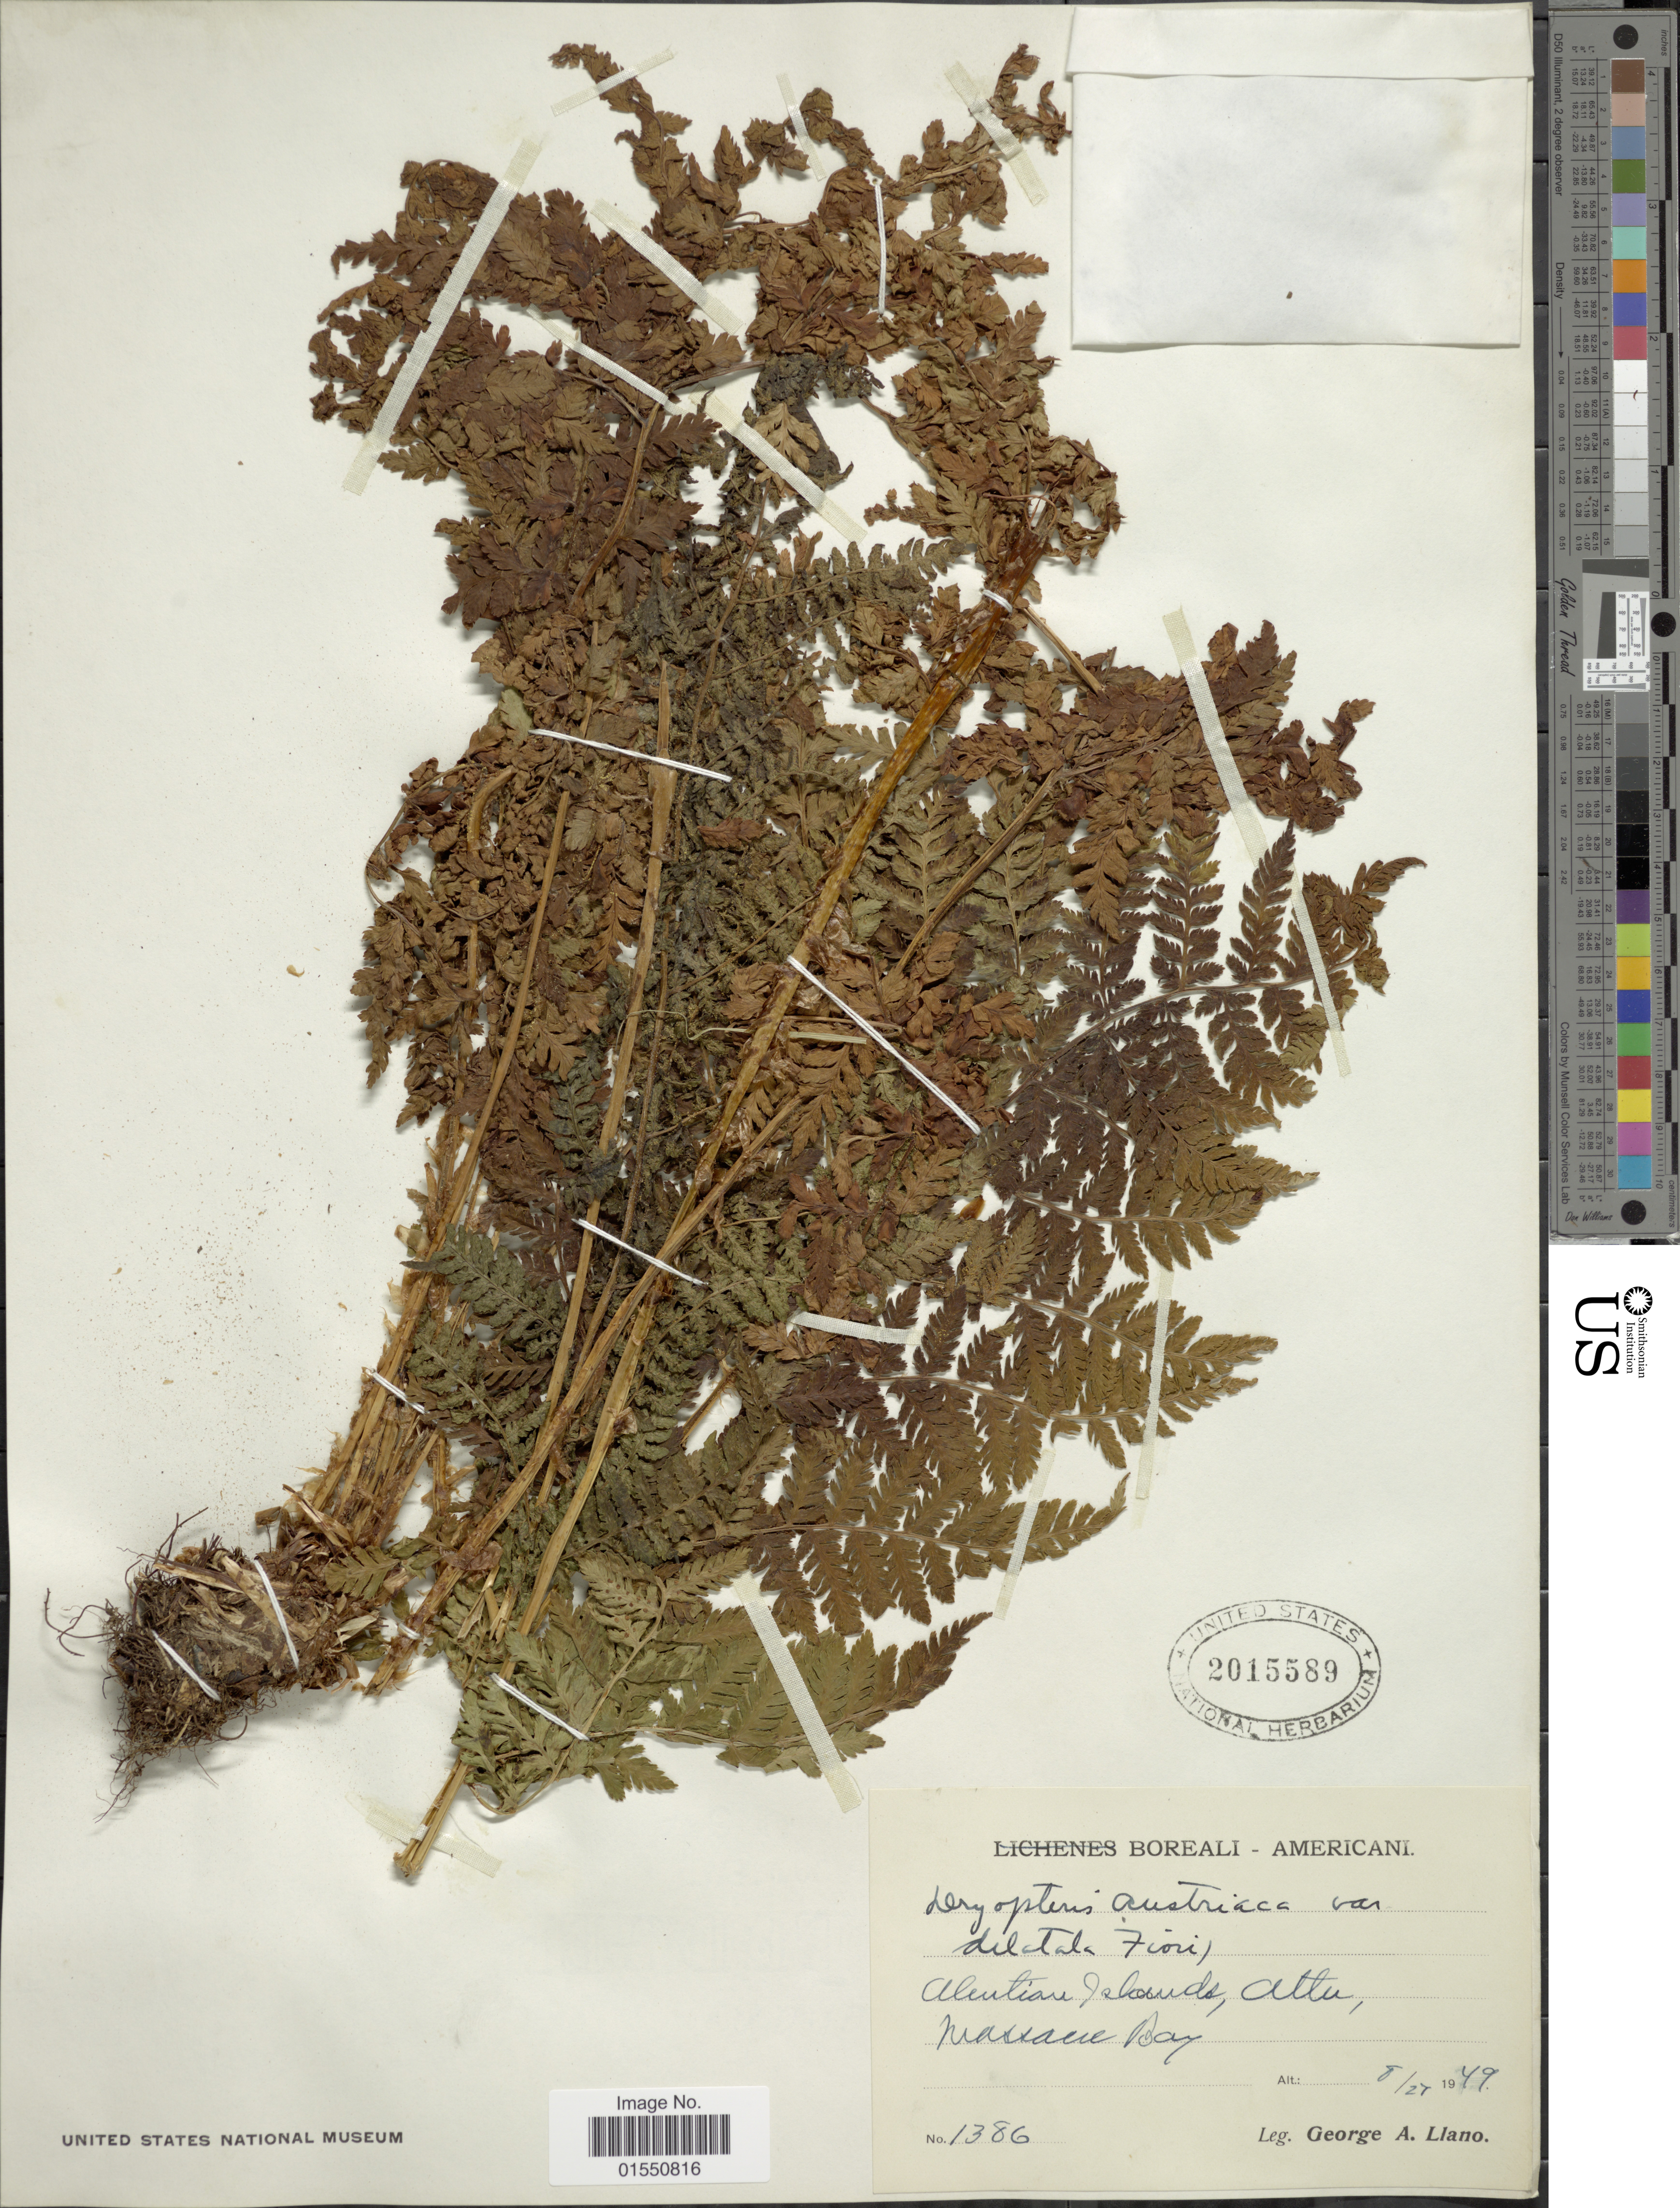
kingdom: Plantae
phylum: Tracheophyta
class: Polypodiopsida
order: Polypodiales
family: Dryopteridaceae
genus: Dryopteris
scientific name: Dryopteris expansa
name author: (C. Presl) Fraser-Jenk. & Jermy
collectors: G. Llano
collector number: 1386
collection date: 1949-08-27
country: United States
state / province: Alaska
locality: Aleutian Islands, Attu, Massacre Bay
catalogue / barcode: US 2015589